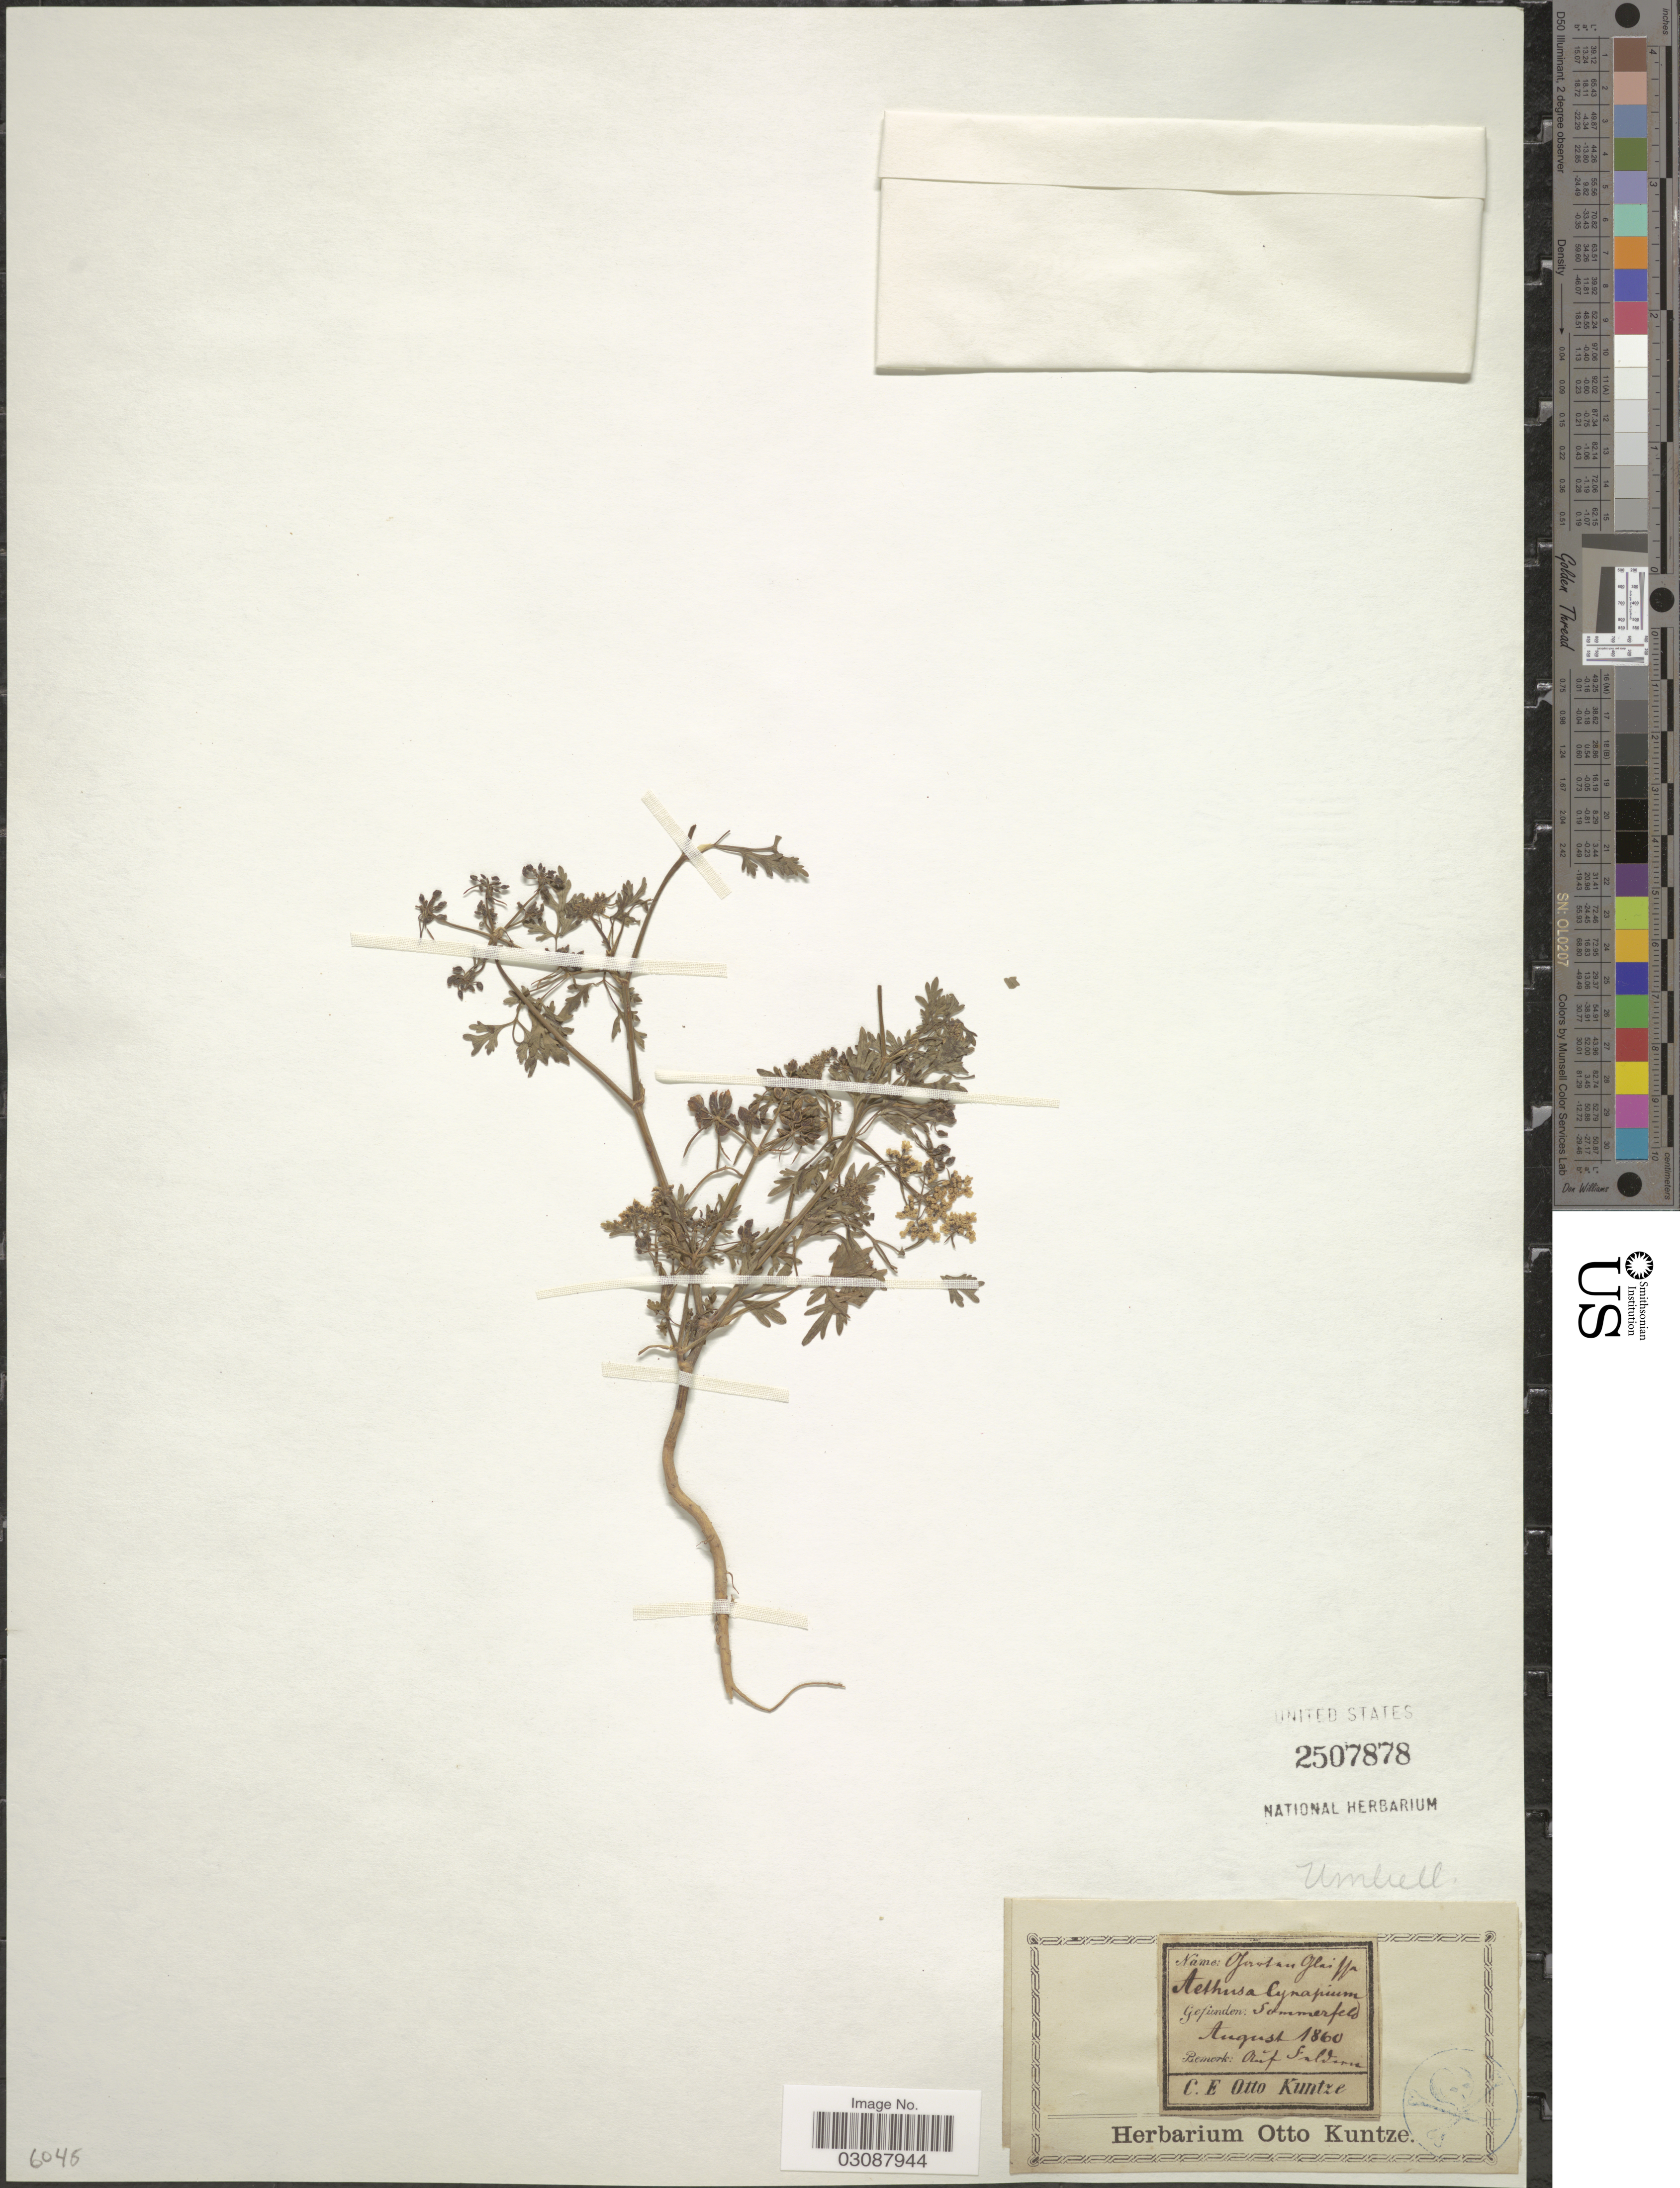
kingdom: Plantae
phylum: Tracheophyta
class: Magnoliopsida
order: Apiales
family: Apiaceae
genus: Aethusa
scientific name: Aethusa cynapium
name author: L.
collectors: C.E.O. Kuntze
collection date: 1860-08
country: Germany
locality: Sommerfeld.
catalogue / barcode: US 2507878